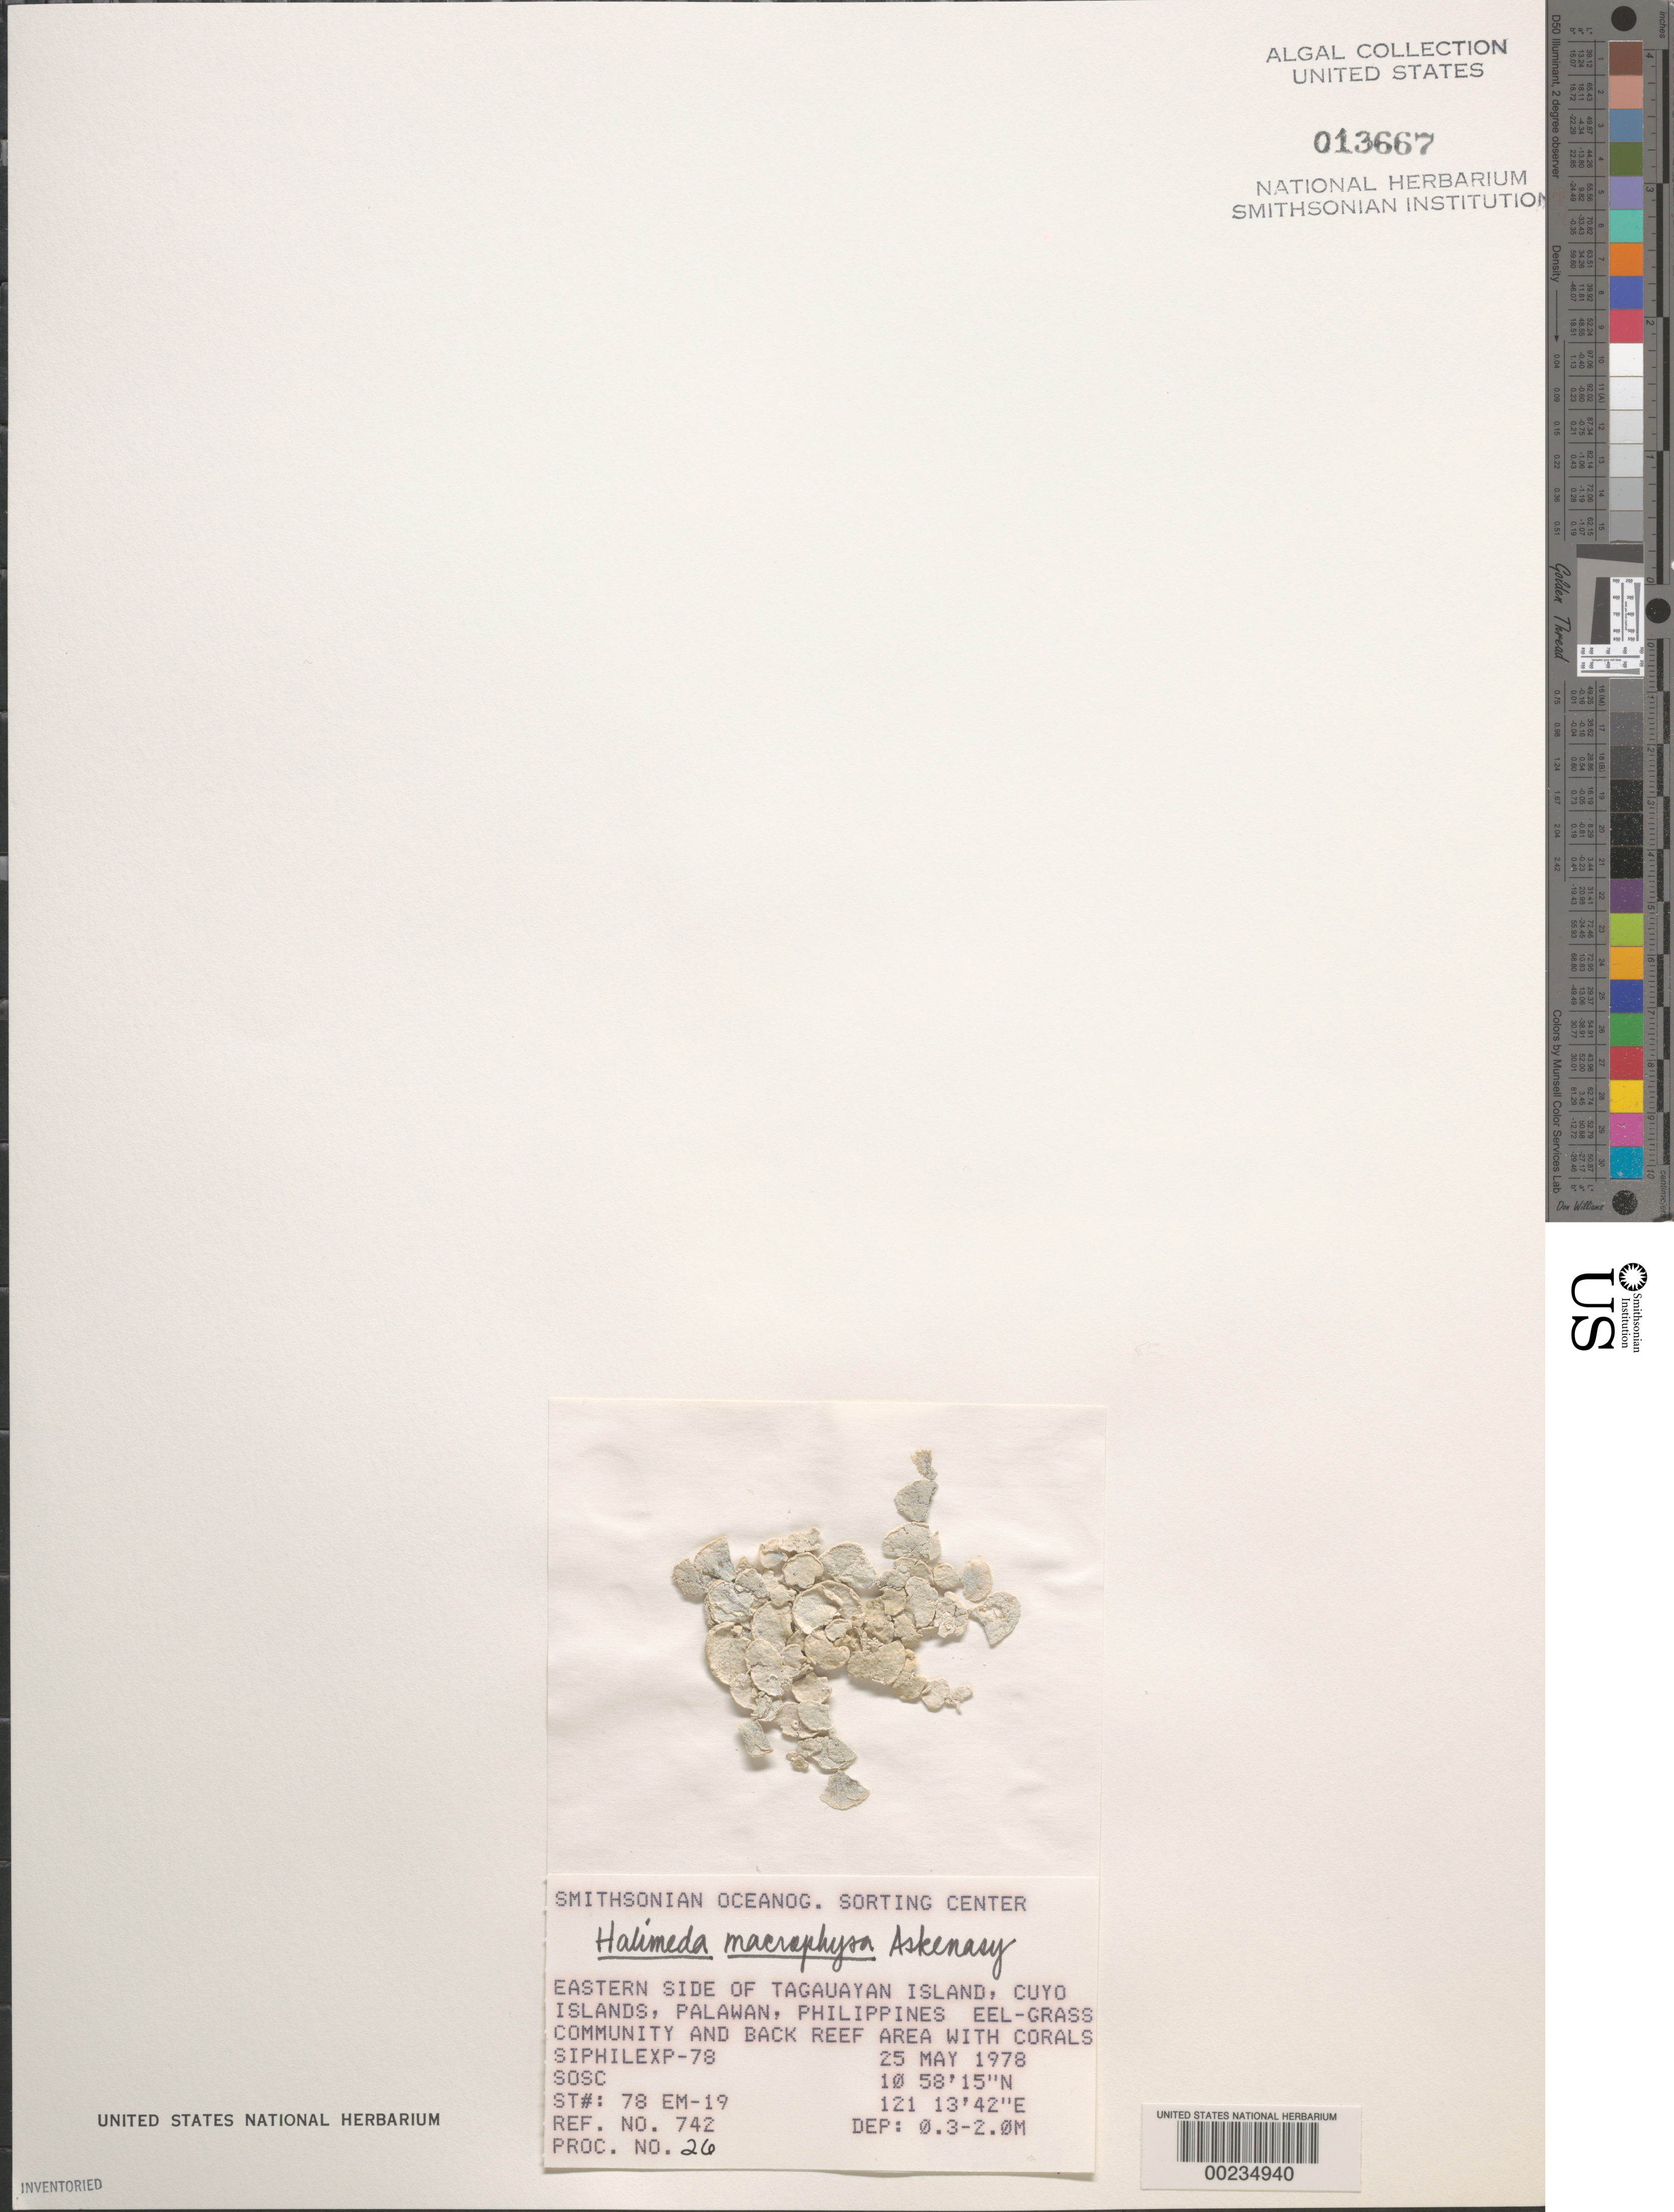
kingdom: Plantae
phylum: Chlorophyta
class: Ulvophyceae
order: Bryopsidales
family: Halimedaceae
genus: Halimeda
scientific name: Halimeda macrophysa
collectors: SOSC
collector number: Station 78 Em-19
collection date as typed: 25 May 1978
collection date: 1978-05-25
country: Philippines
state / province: Mimaropa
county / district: Palawan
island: Tagauayan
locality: Eastern side of island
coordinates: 10 58' 15" N, 121 13' 42" E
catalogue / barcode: US 13667